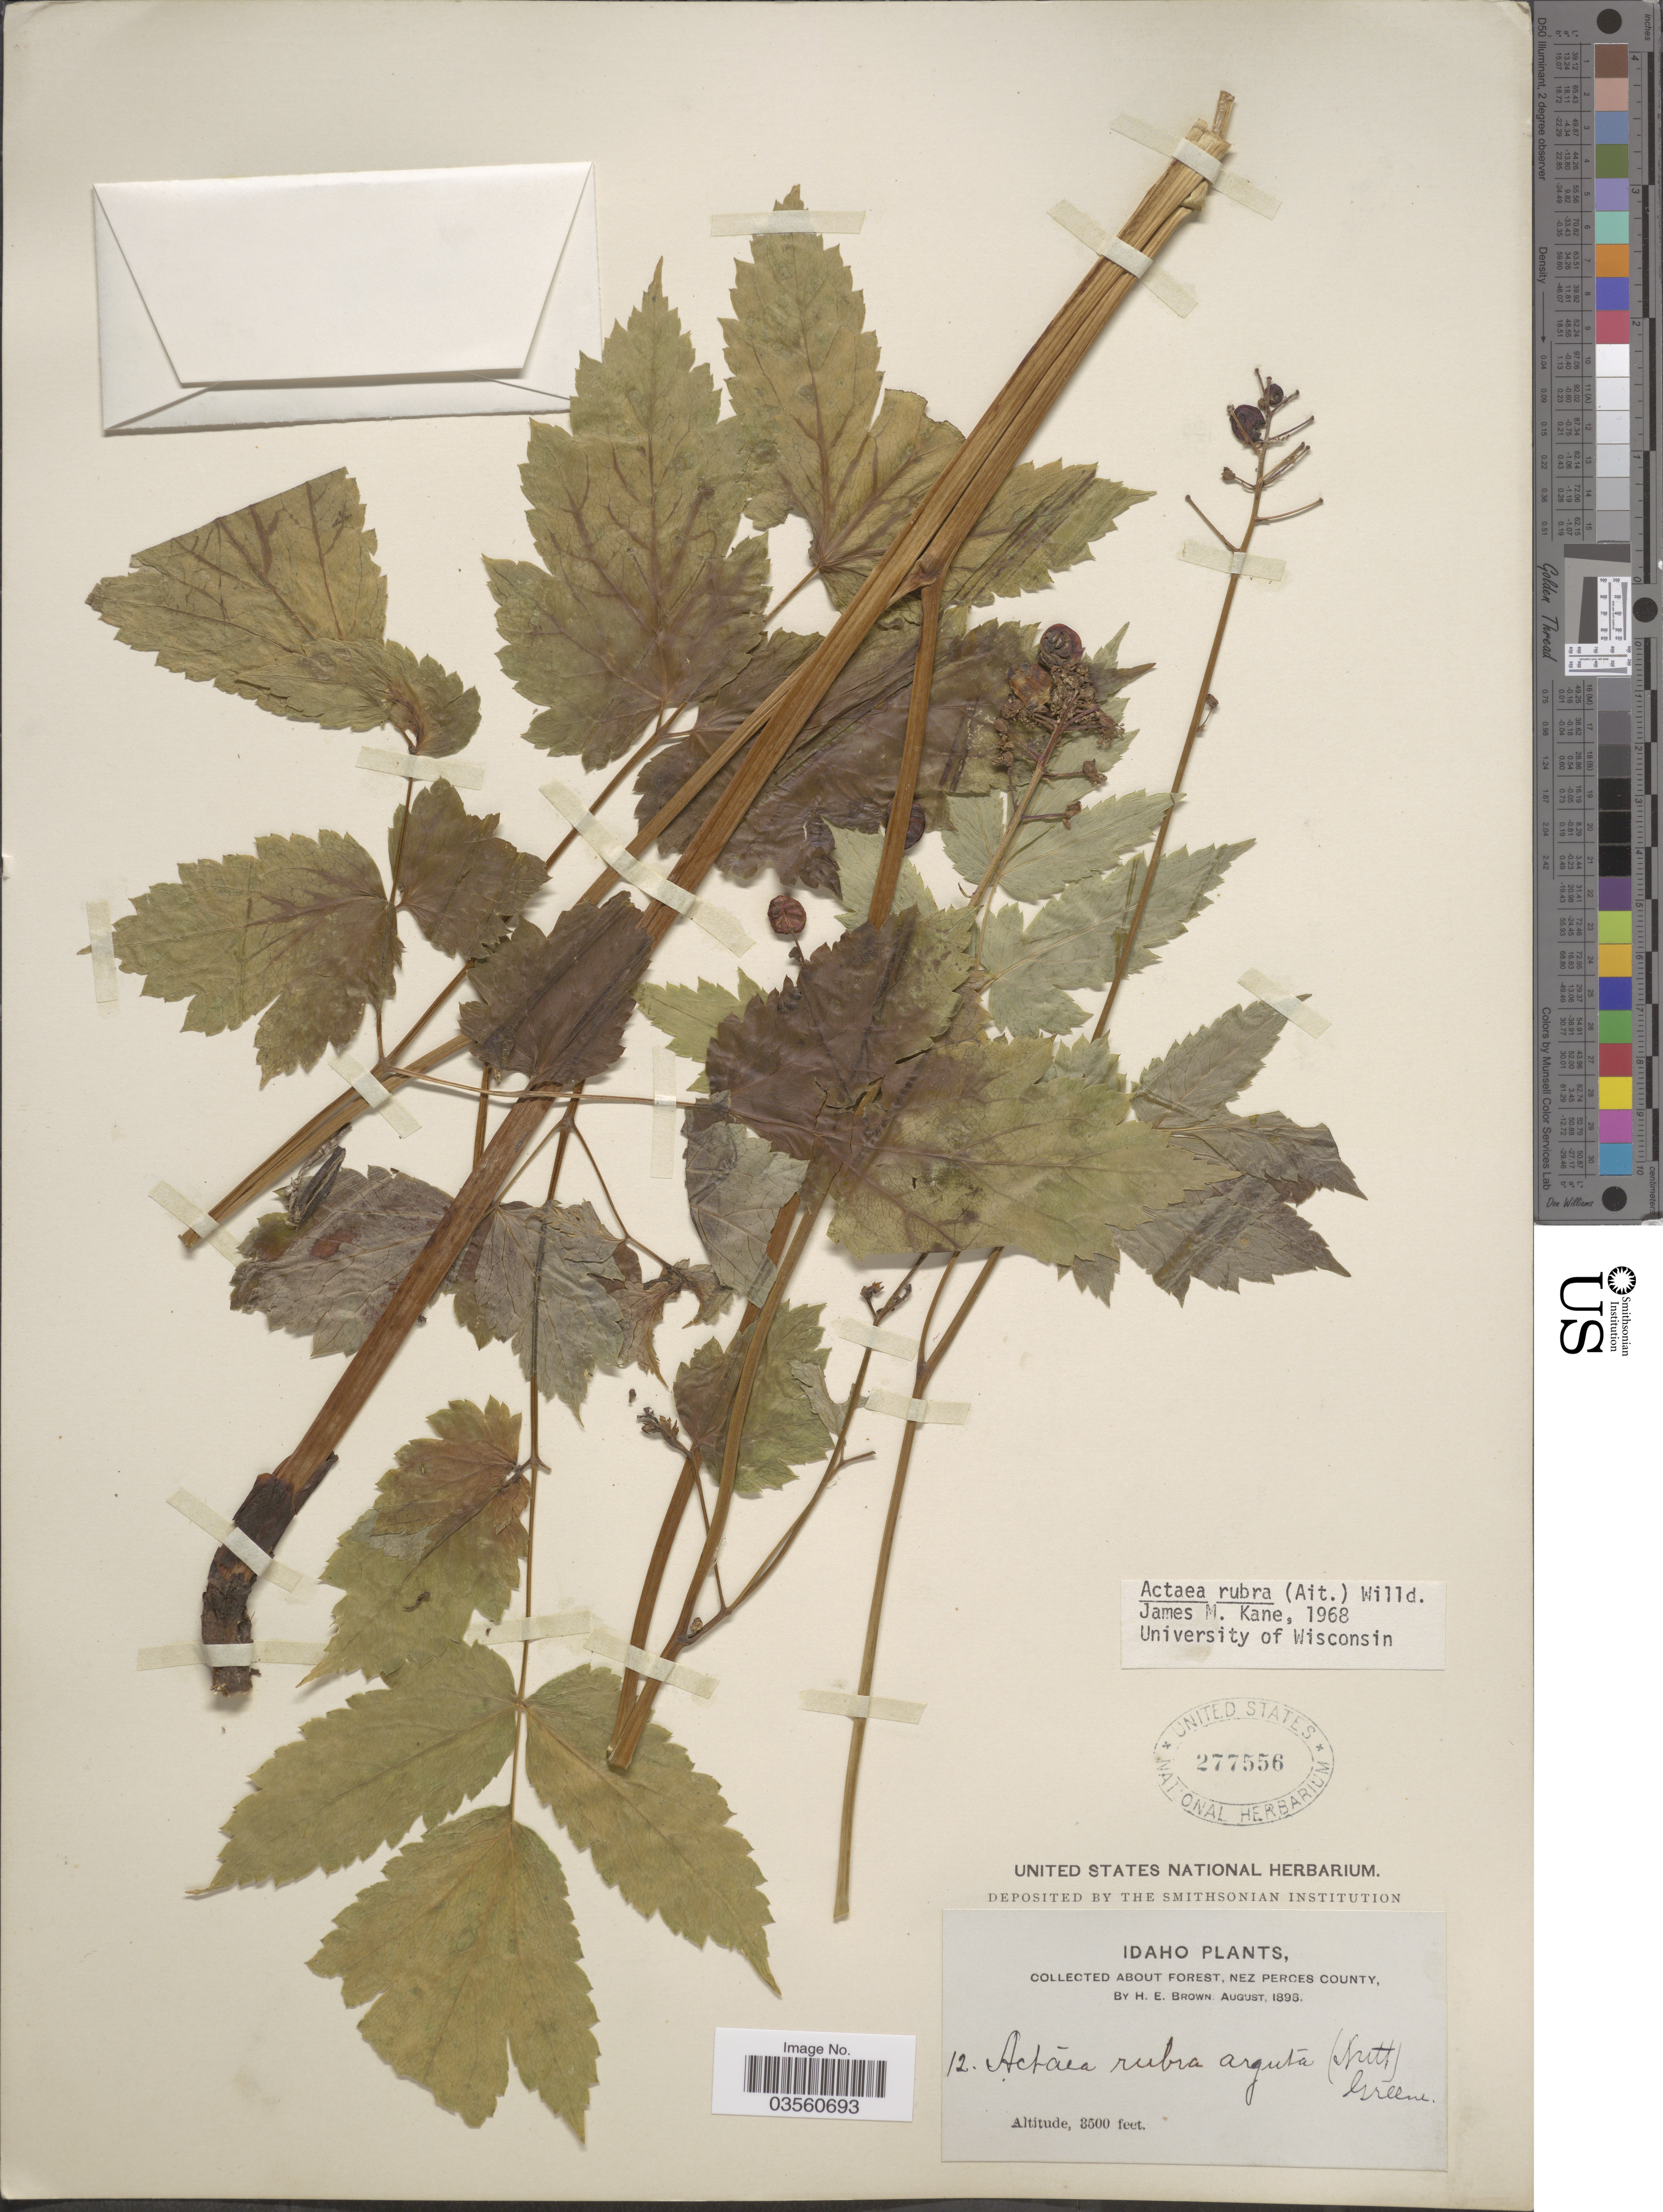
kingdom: Plantae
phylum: Tracheophyta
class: Magnoliopsida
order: Ranunculales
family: Ranunculaceae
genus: Actaea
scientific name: Actaea rubra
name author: (Aiton) Willd.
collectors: H. E. Brown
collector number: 12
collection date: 1896-08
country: United States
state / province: Idaho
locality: About Forest, Nez Perces County.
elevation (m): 1067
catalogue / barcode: US 277556